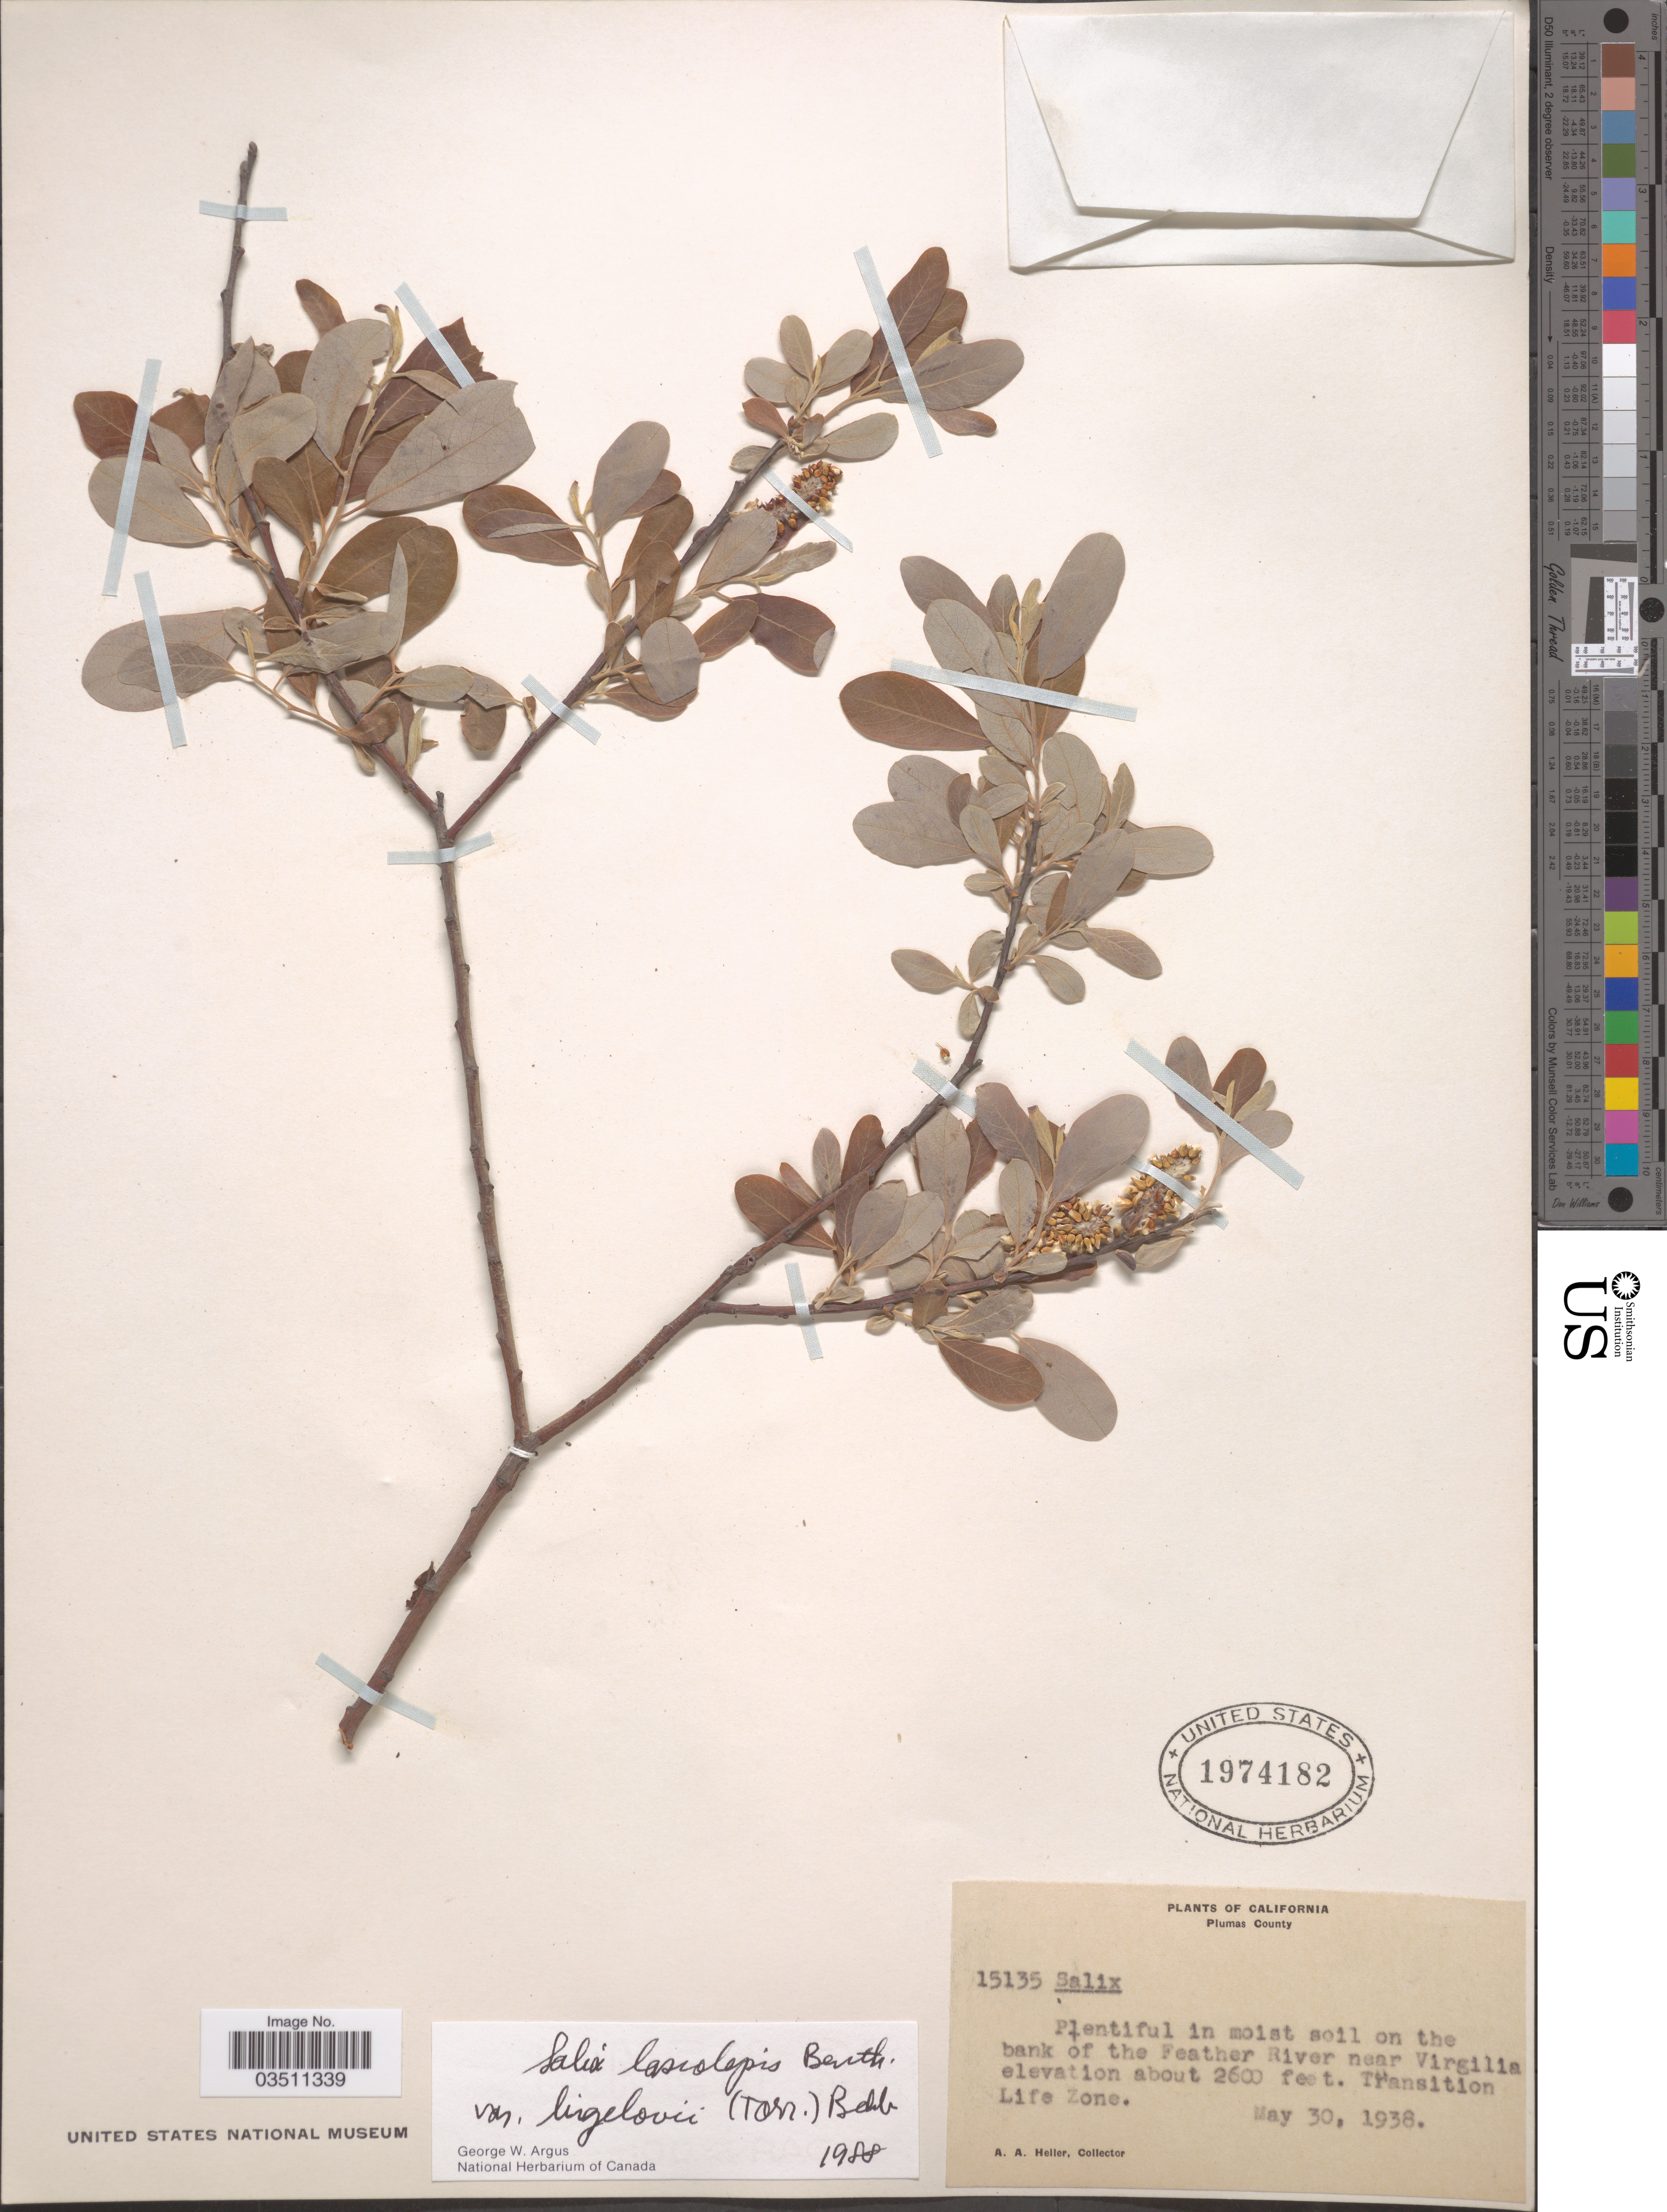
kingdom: Plantae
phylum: Tracheophyta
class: Magnoliopsida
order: Malpighiales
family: Salicaceae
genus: Salix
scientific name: Salix lasiolepis var. bigelovii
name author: Benth.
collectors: A. A. Heller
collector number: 15135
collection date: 1938-05-30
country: United States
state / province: California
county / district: Plumas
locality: Plumas County. On the bank of the Feather River near Vigilia. Transition Life Zone.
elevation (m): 792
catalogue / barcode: US 1974182